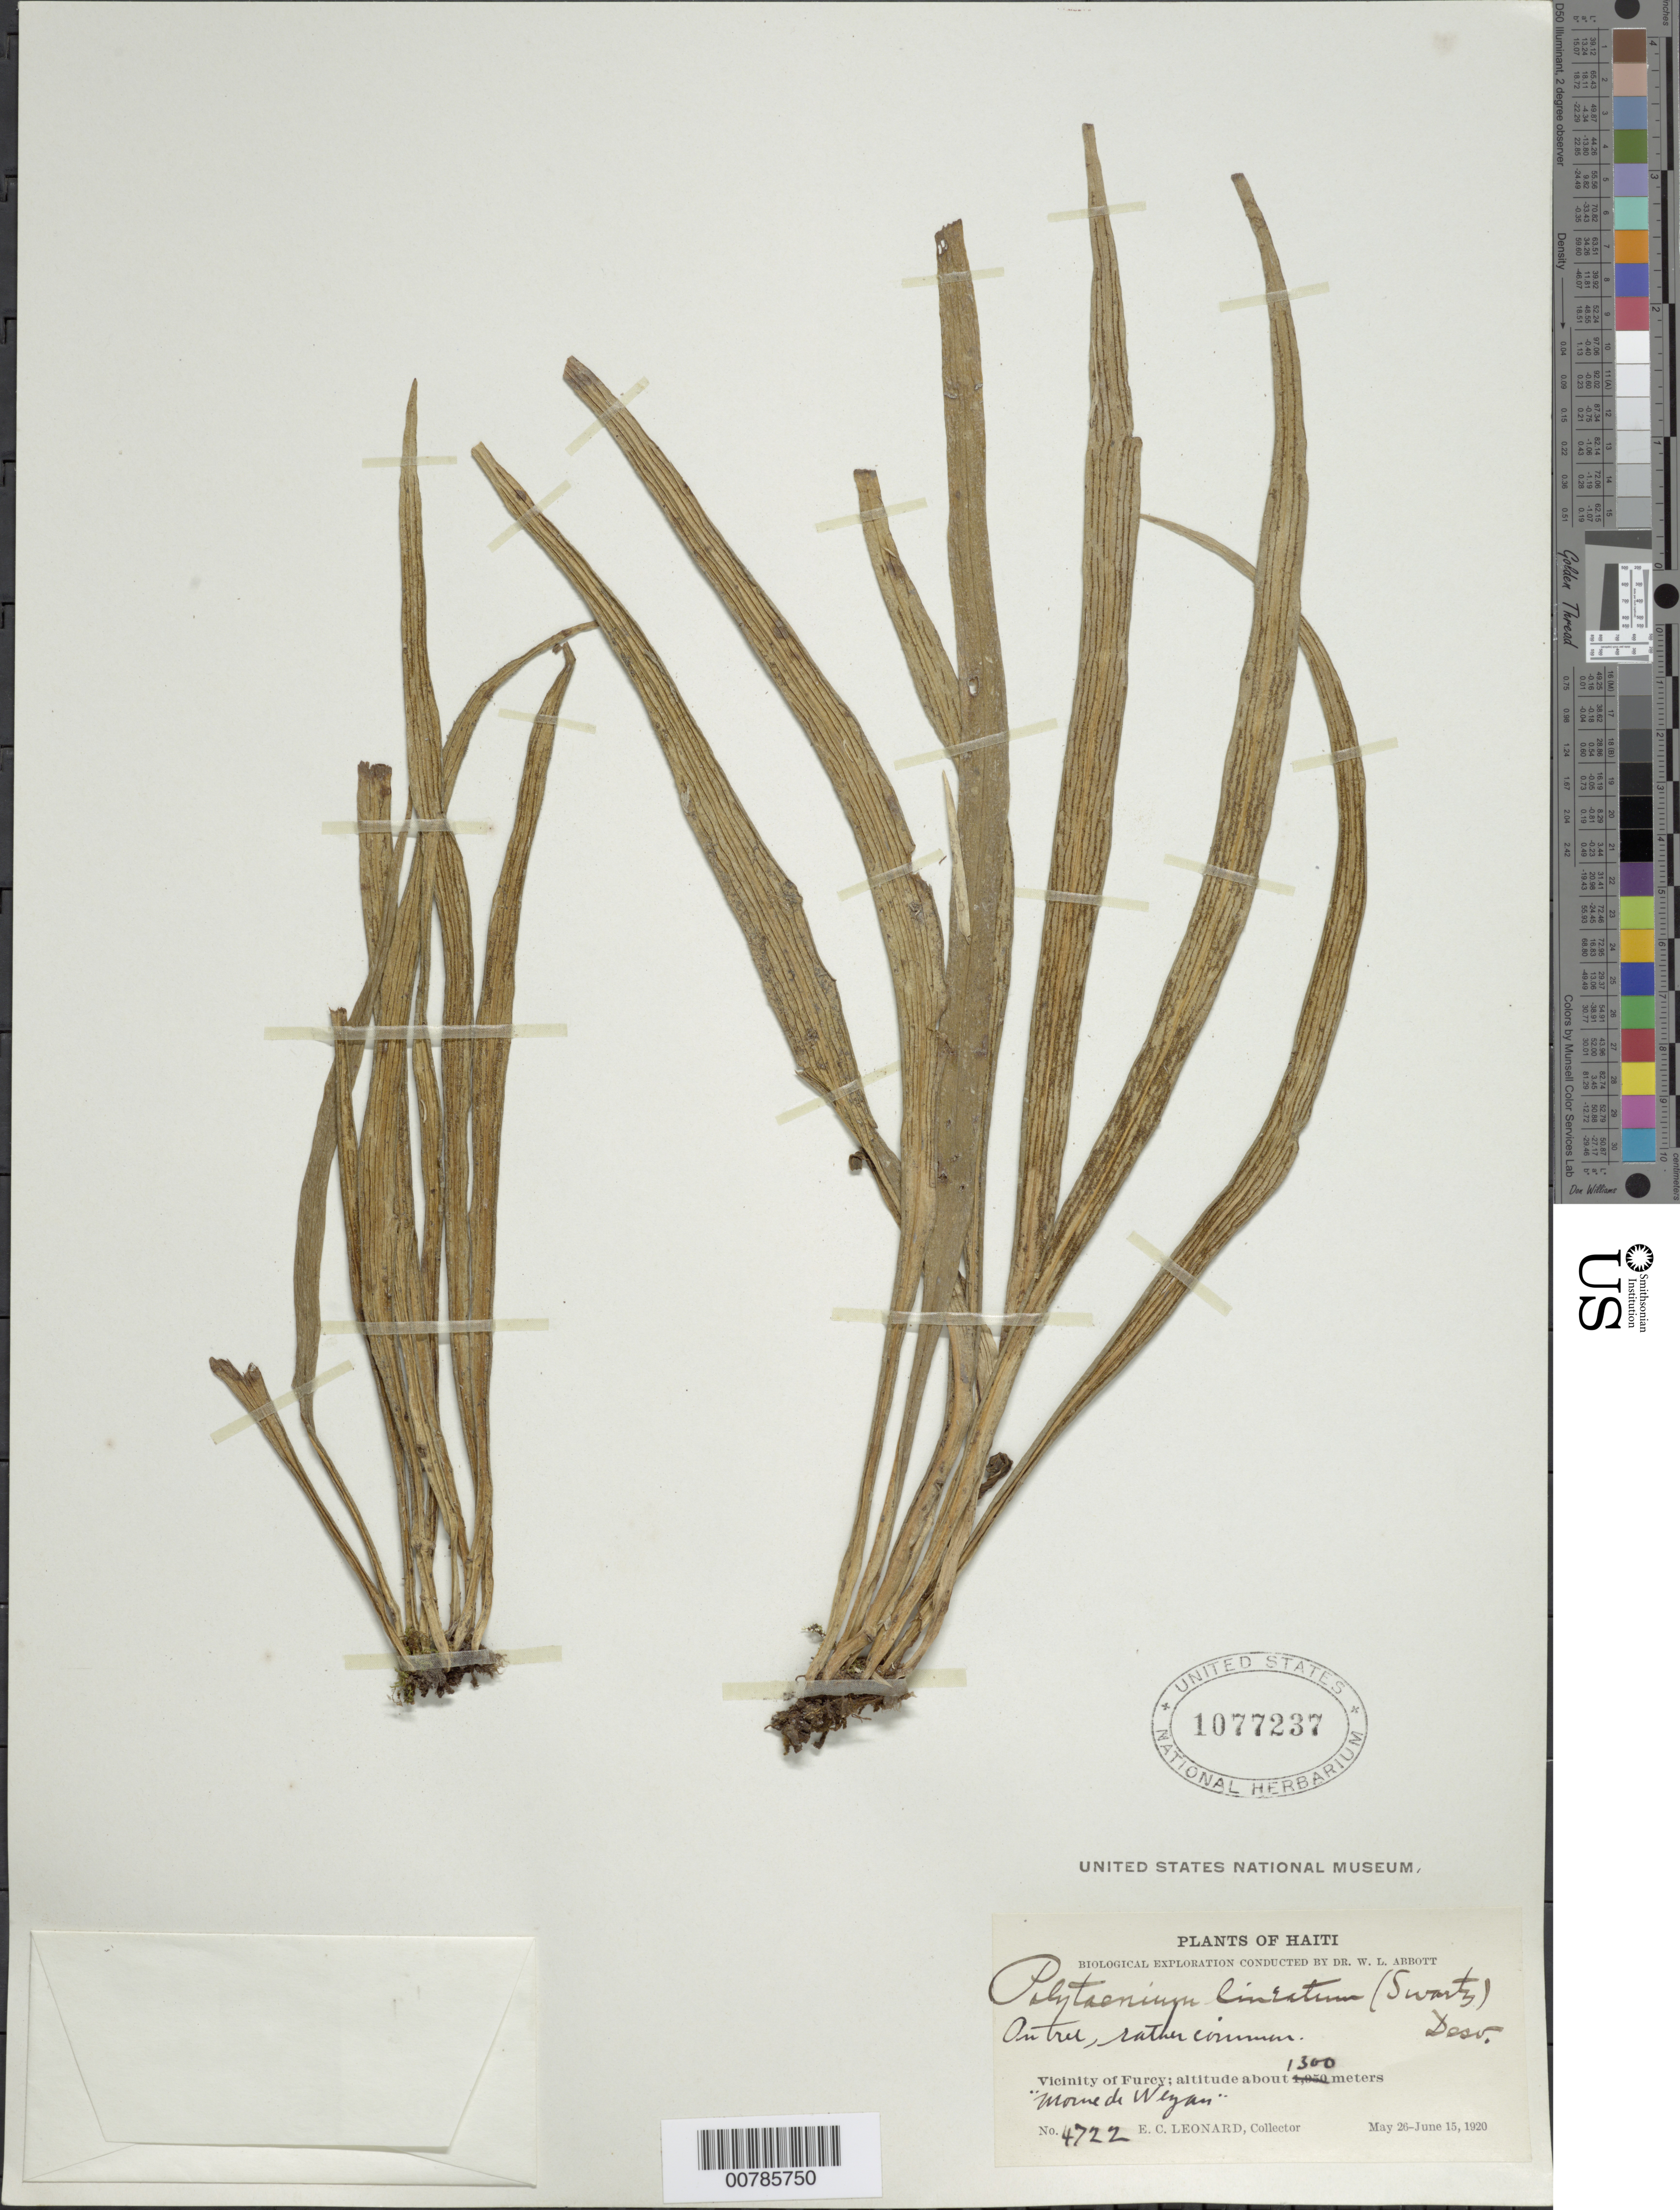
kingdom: Plantae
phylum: Tracheophyta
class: Polypodiopsida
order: Polypodiales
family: Pteridaceae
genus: Polytaenium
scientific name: Polytaenium lineatum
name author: (Sw.) J. Sm.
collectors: E. C. Leonard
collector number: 4722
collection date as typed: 26 May 1920 15 Jun 1920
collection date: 1920-05-26/1920-06-15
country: Haiti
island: Hispaniola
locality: Furcy, vicinity, "Morne de Weyan"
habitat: On tree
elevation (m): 1300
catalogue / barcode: US 1077237